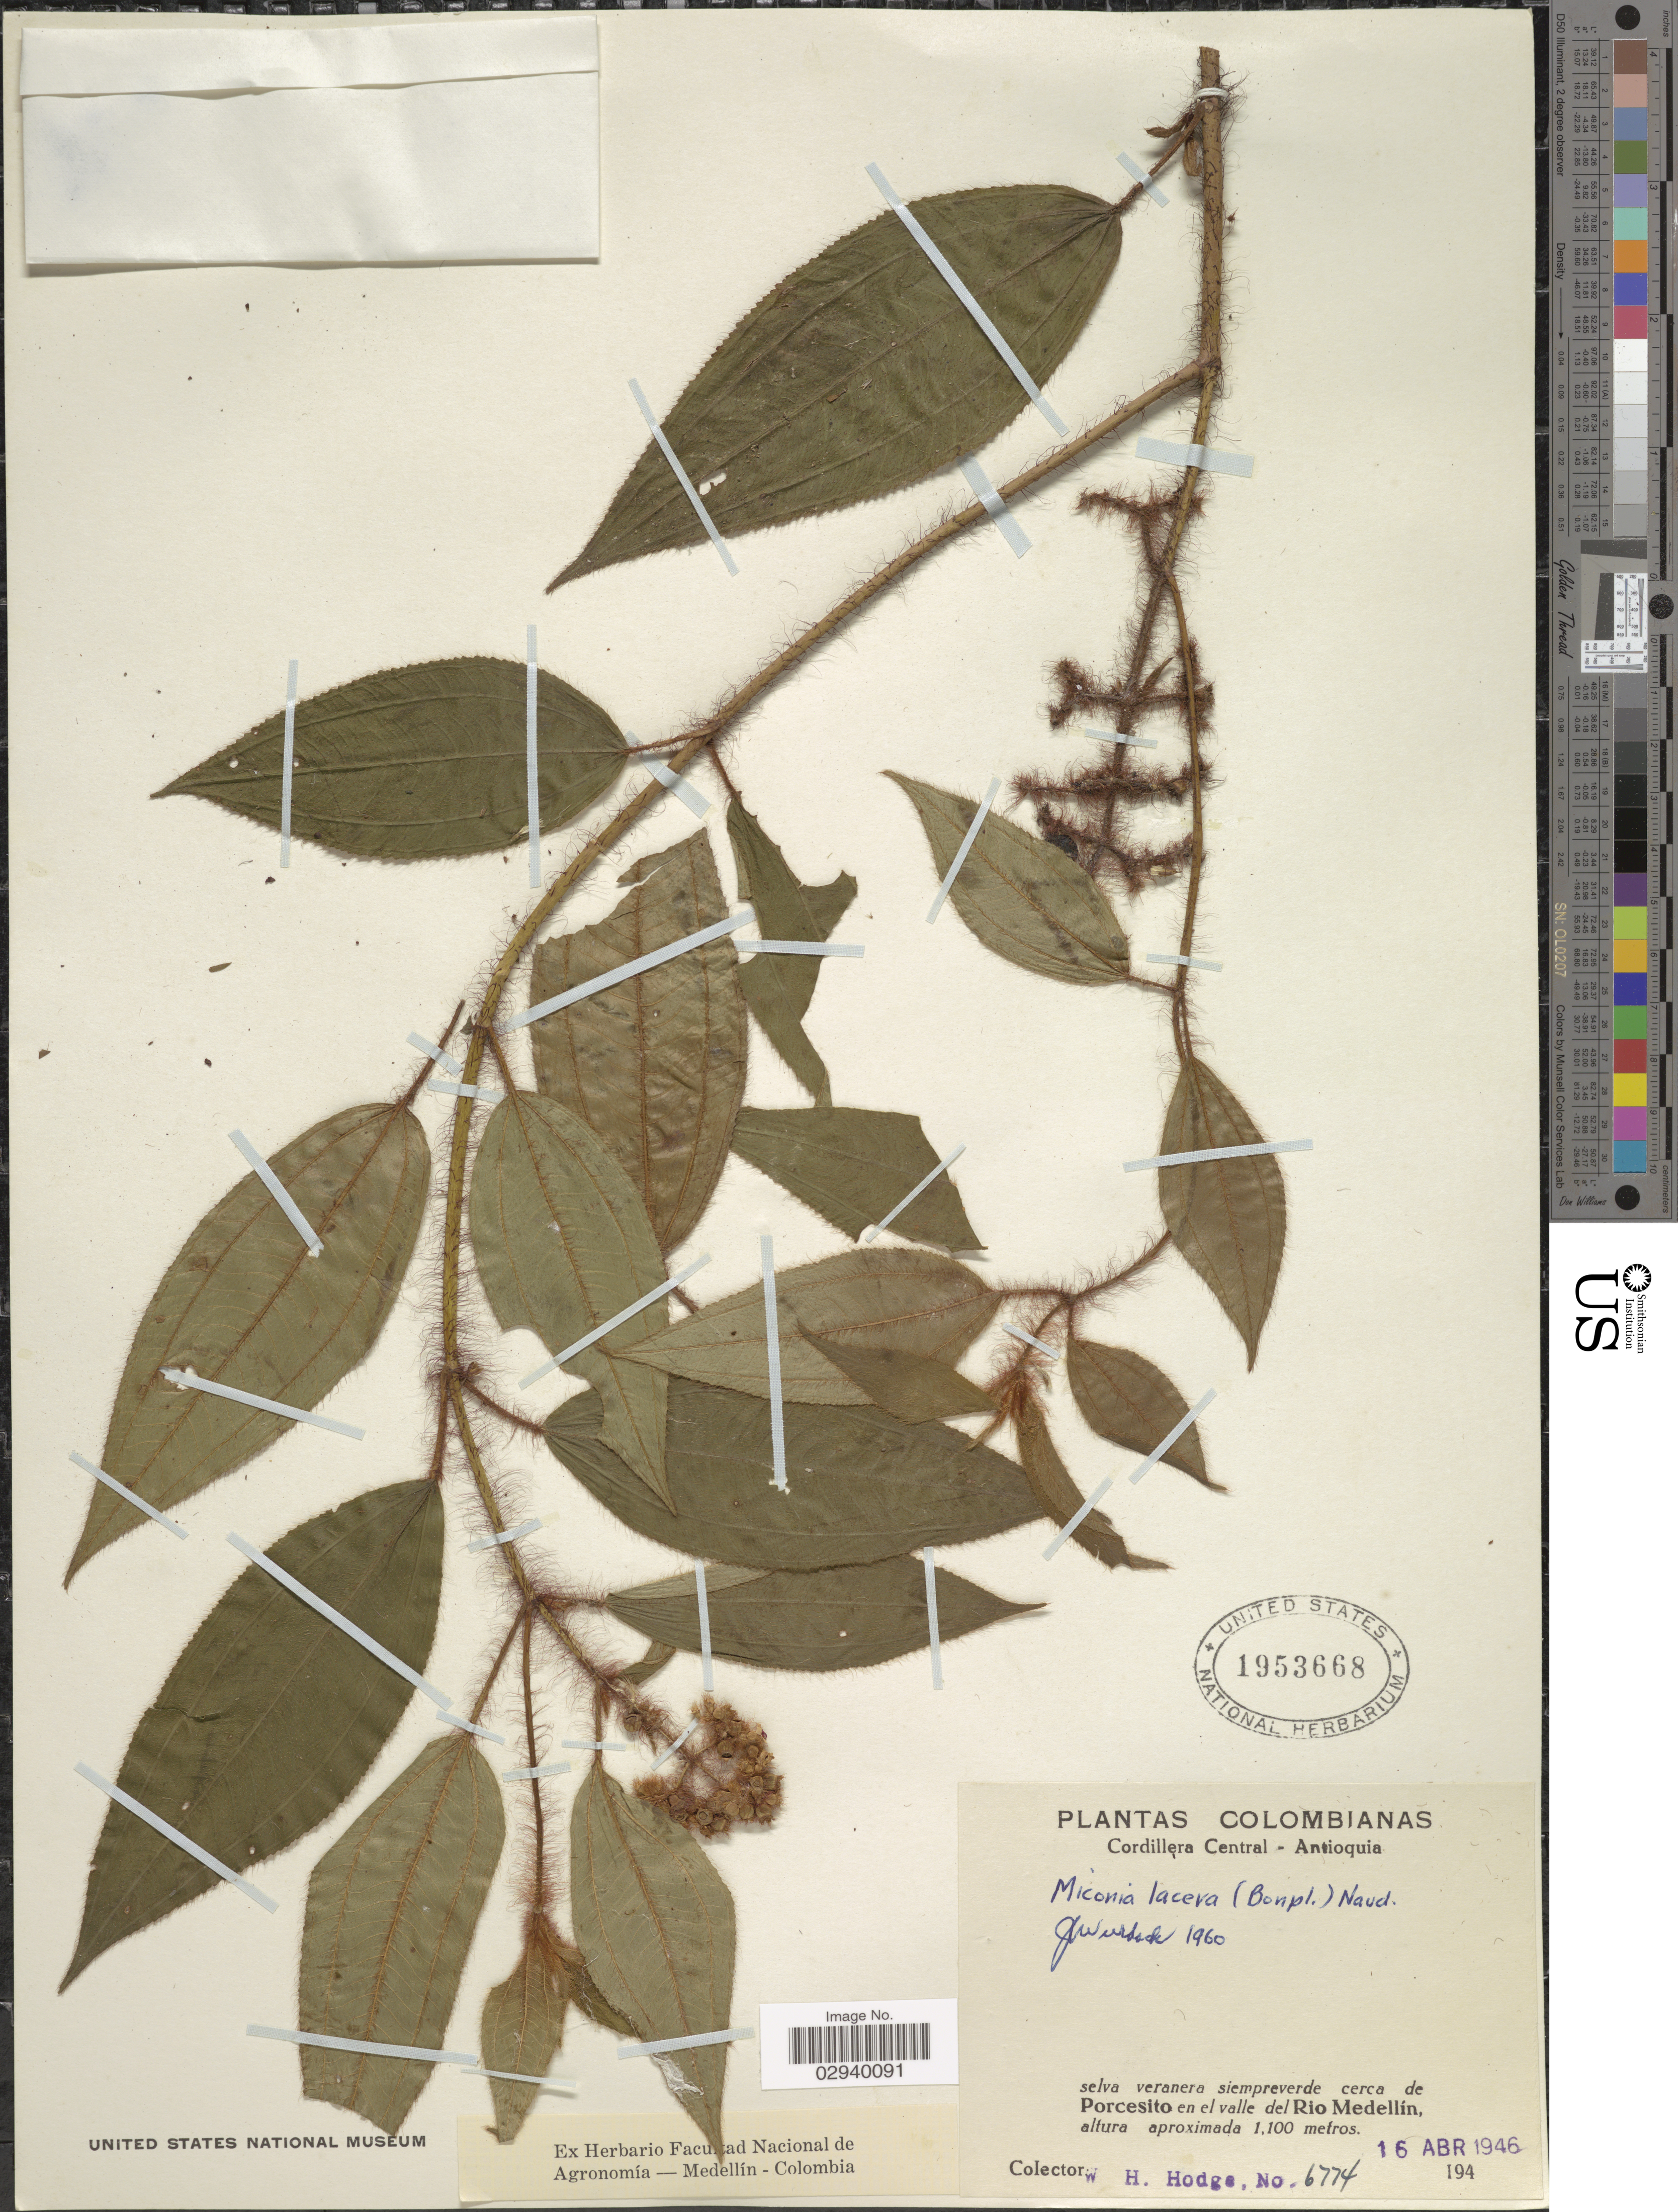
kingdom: Plantae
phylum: Tracheophyta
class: Magnoliopsida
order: Myrtales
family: Melastomataceae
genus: Miconia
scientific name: Miconia lacera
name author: (Bonpl.) Naudin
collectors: W. Hodge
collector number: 6774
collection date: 1946-04-16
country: Colombia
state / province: Antioquia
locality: Cordillera Central. Selva veranera siempreverde cerca de Porcesito en el valle del Rio Medellín.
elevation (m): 1100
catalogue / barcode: US 1953668